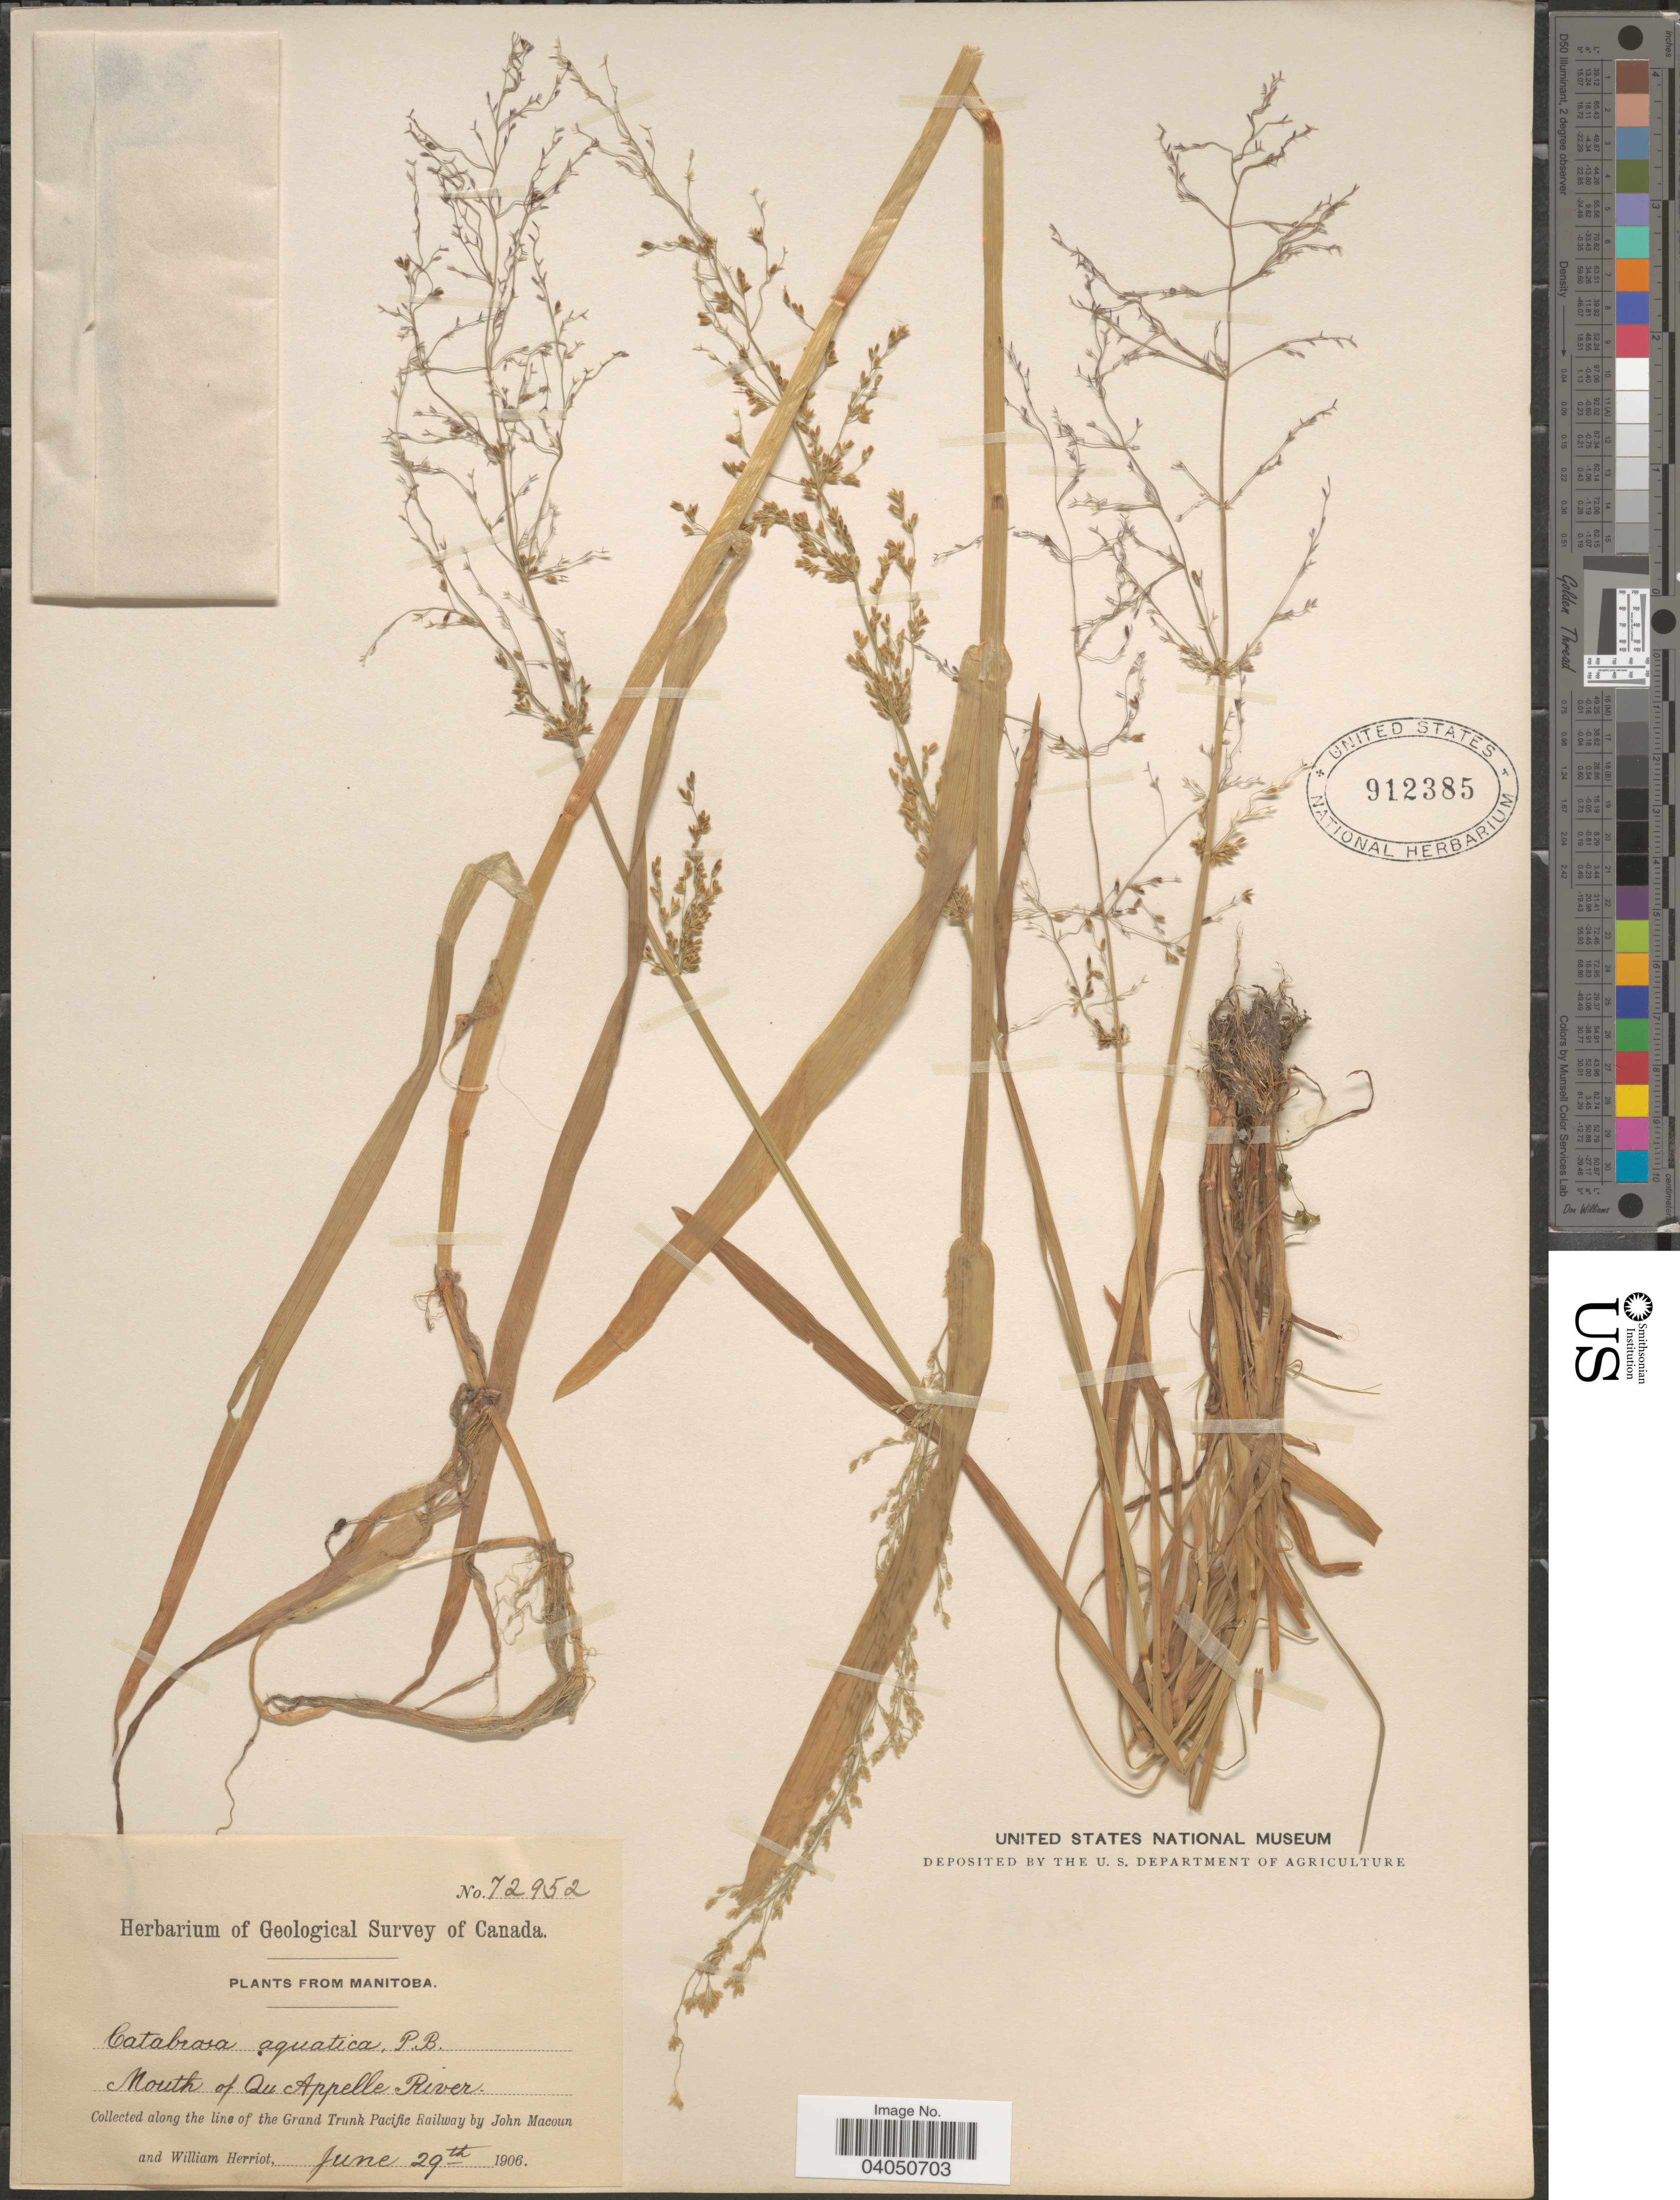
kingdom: Plantae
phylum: Tracheophyta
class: Liliopsida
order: Poales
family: Poaceae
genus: Catabrosa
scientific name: Catabrosa aquatica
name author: (L.) P. Beauv.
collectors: J. Macoun & W. Herriot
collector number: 72952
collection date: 1906-06-29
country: Canada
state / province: Manitoba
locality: Mouth of Qu Appelle River. Along the line of the Grand Trunk Pacific Railway.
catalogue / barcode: US 912385